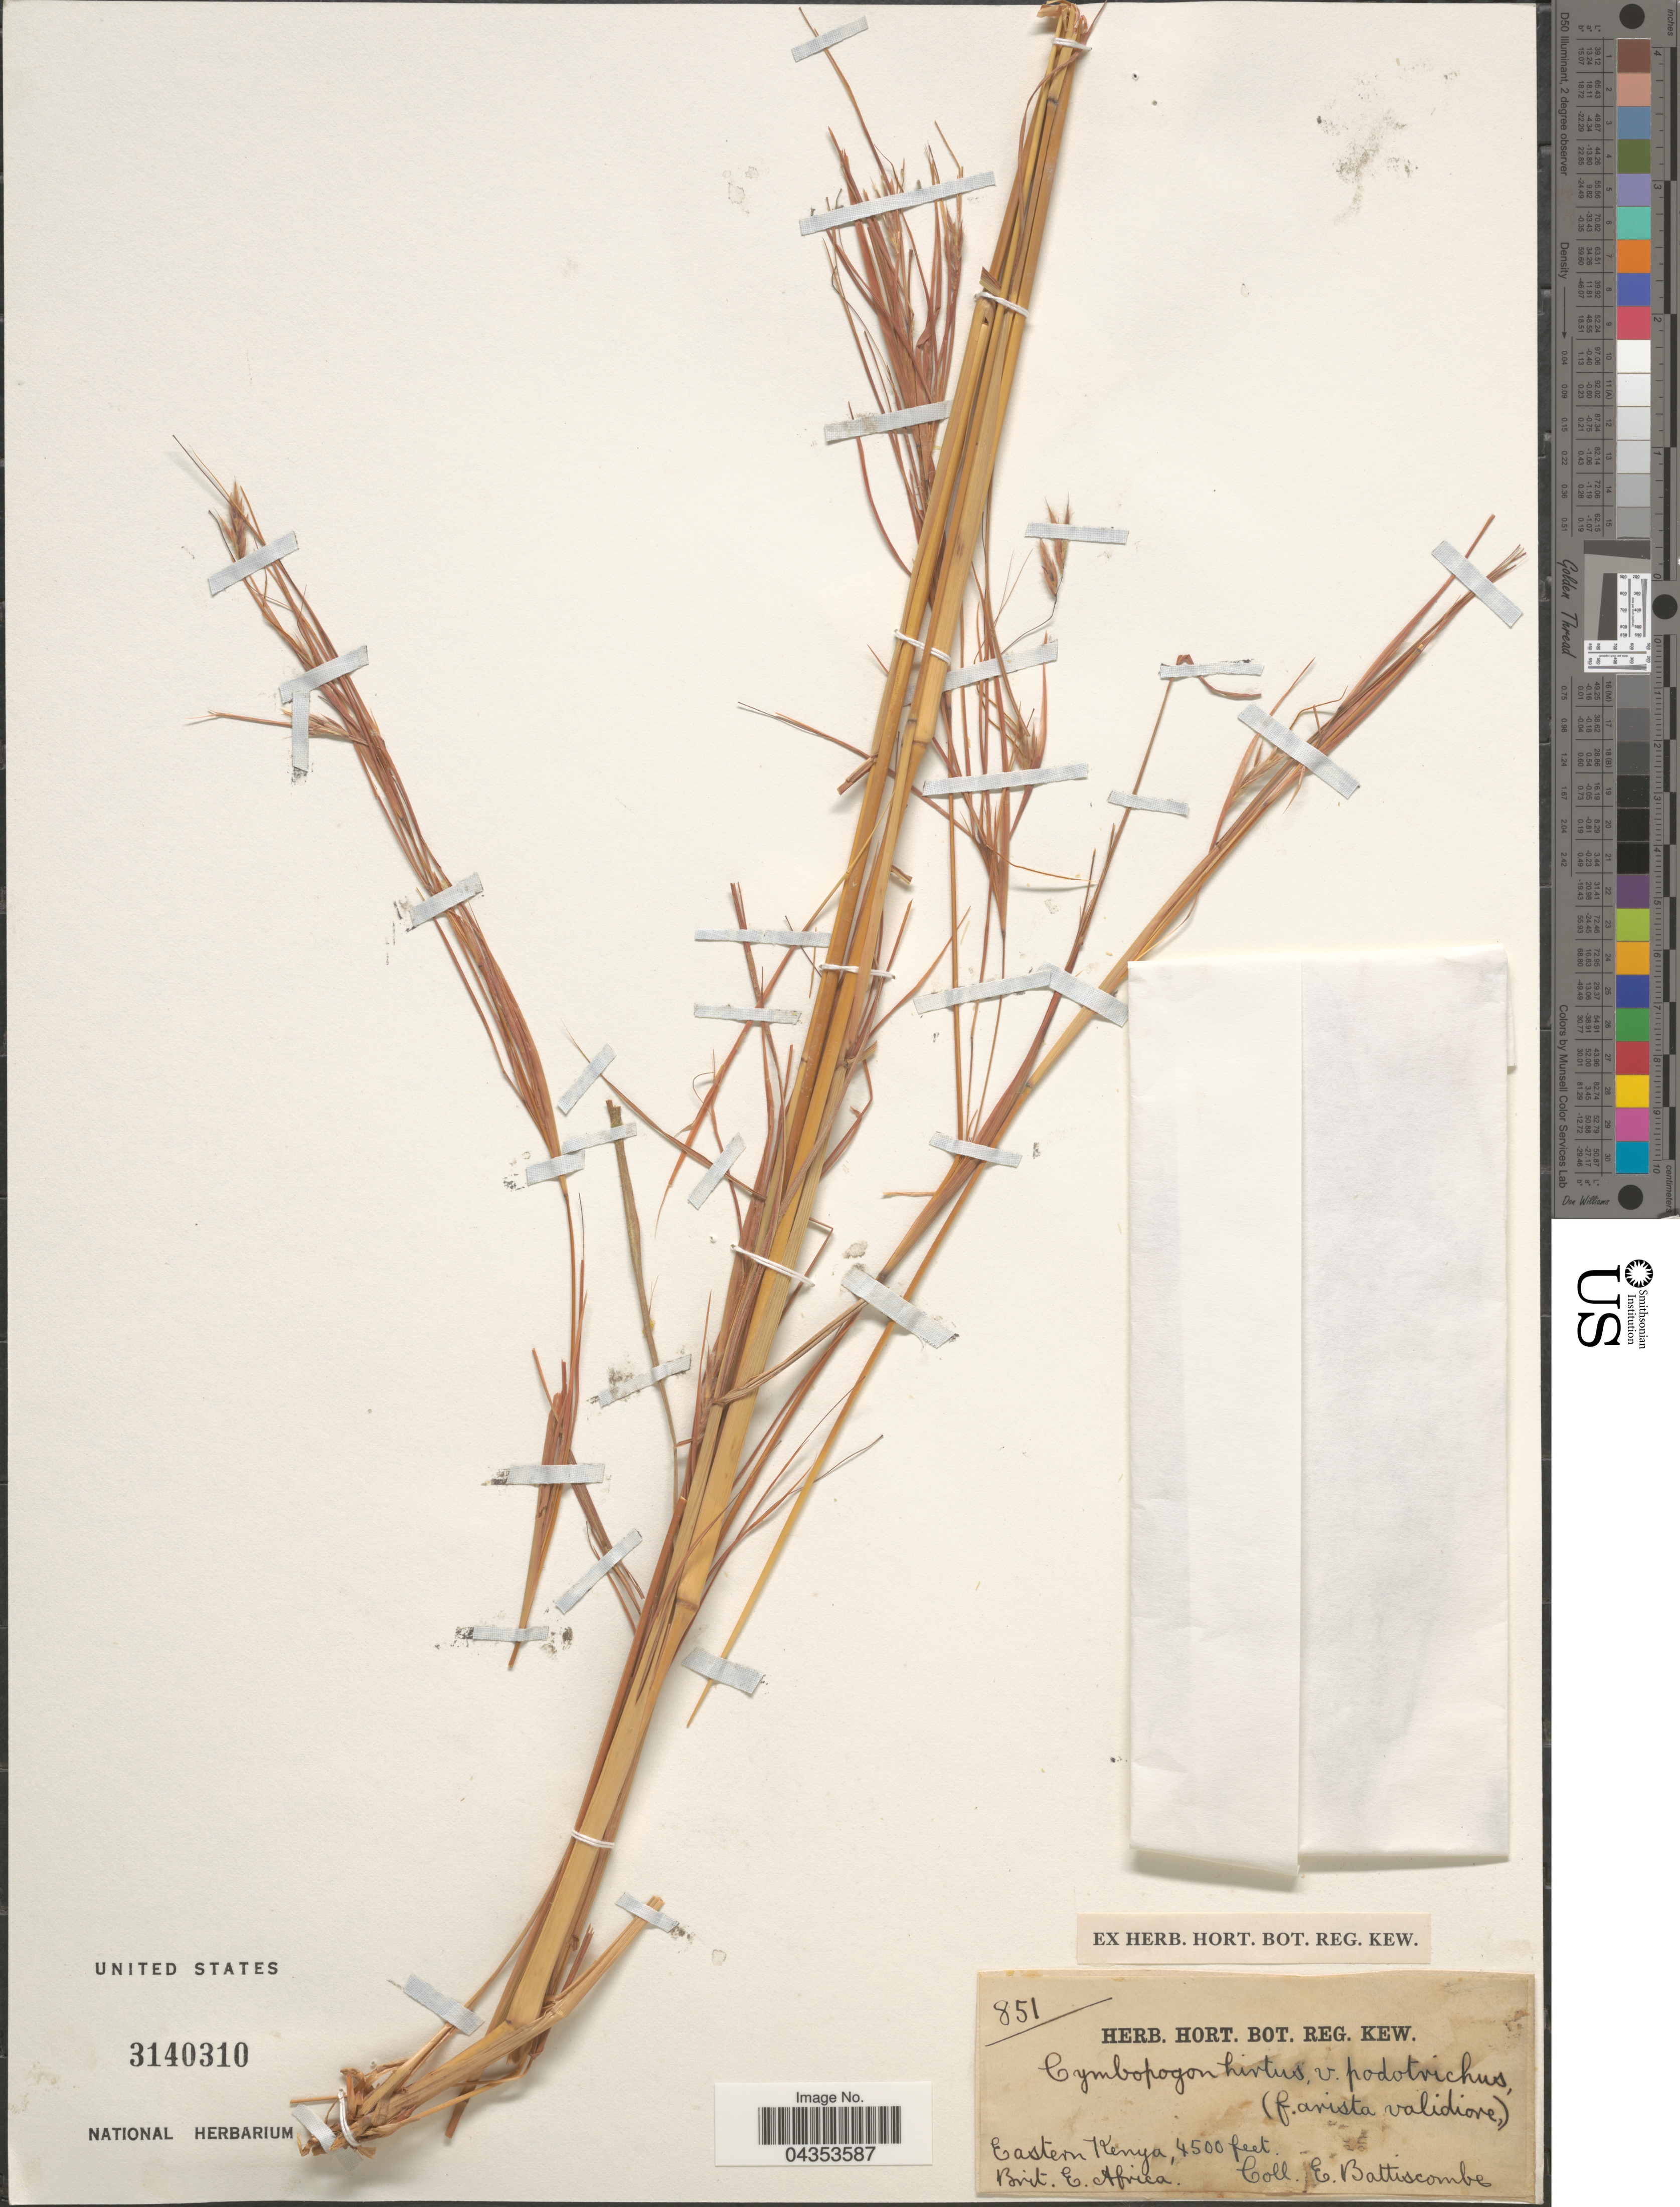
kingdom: Plantae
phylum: Tracheophyta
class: Liliopsida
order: Poales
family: Poaceae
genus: Hyparrhenia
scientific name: Hyparrhenia hirta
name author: (L.) Stapf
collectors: E. Battiscombe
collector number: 851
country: Kenya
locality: Eastern Kenya. Brit. E. Africa.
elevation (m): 1372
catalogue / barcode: US 3140310